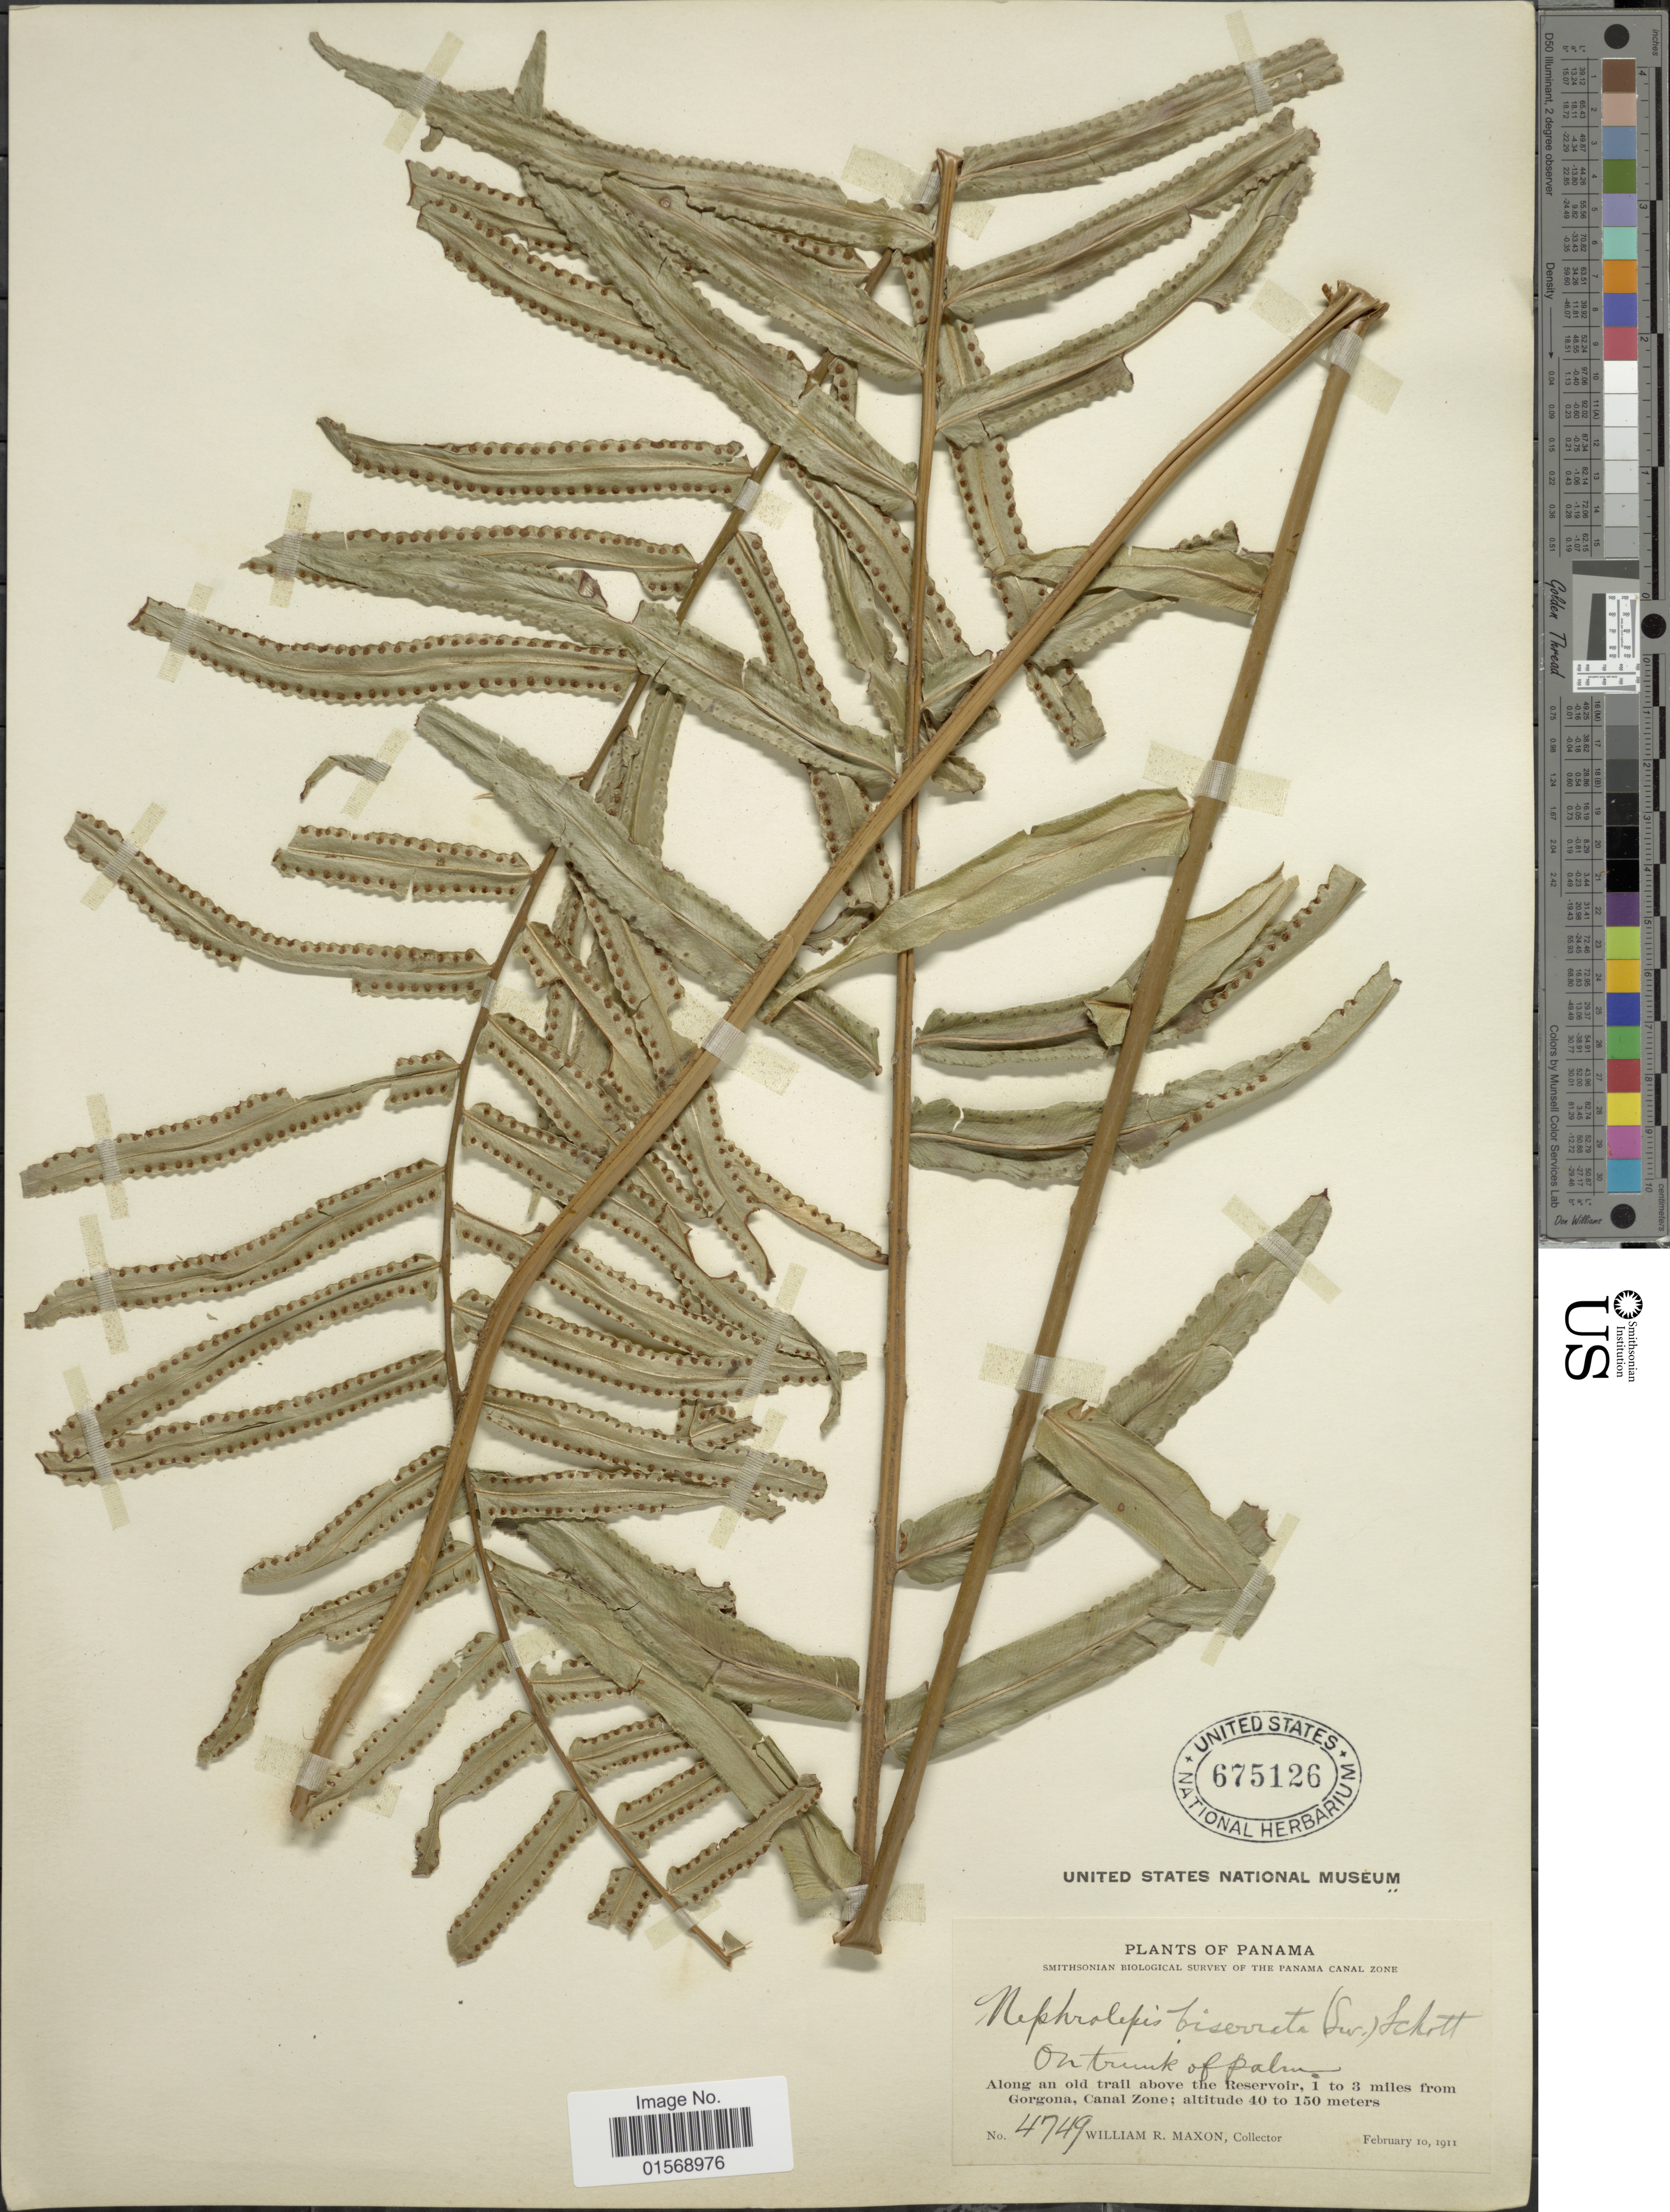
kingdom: Plantae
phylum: Tracheophyta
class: Polypodiopsida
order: Polypodiales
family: Nephrolepidaceae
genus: Nephrolepis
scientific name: Nephrolepis biserrata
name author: (Sw.) Schott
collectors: W. R. Maxon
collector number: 4749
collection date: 1911-02-10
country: Panama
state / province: Colón / Panamá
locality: Panama, Along an old trail above the Reservoir, 1 to 3 miles from Gorgona, Canal Zone.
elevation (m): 40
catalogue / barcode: US 675126